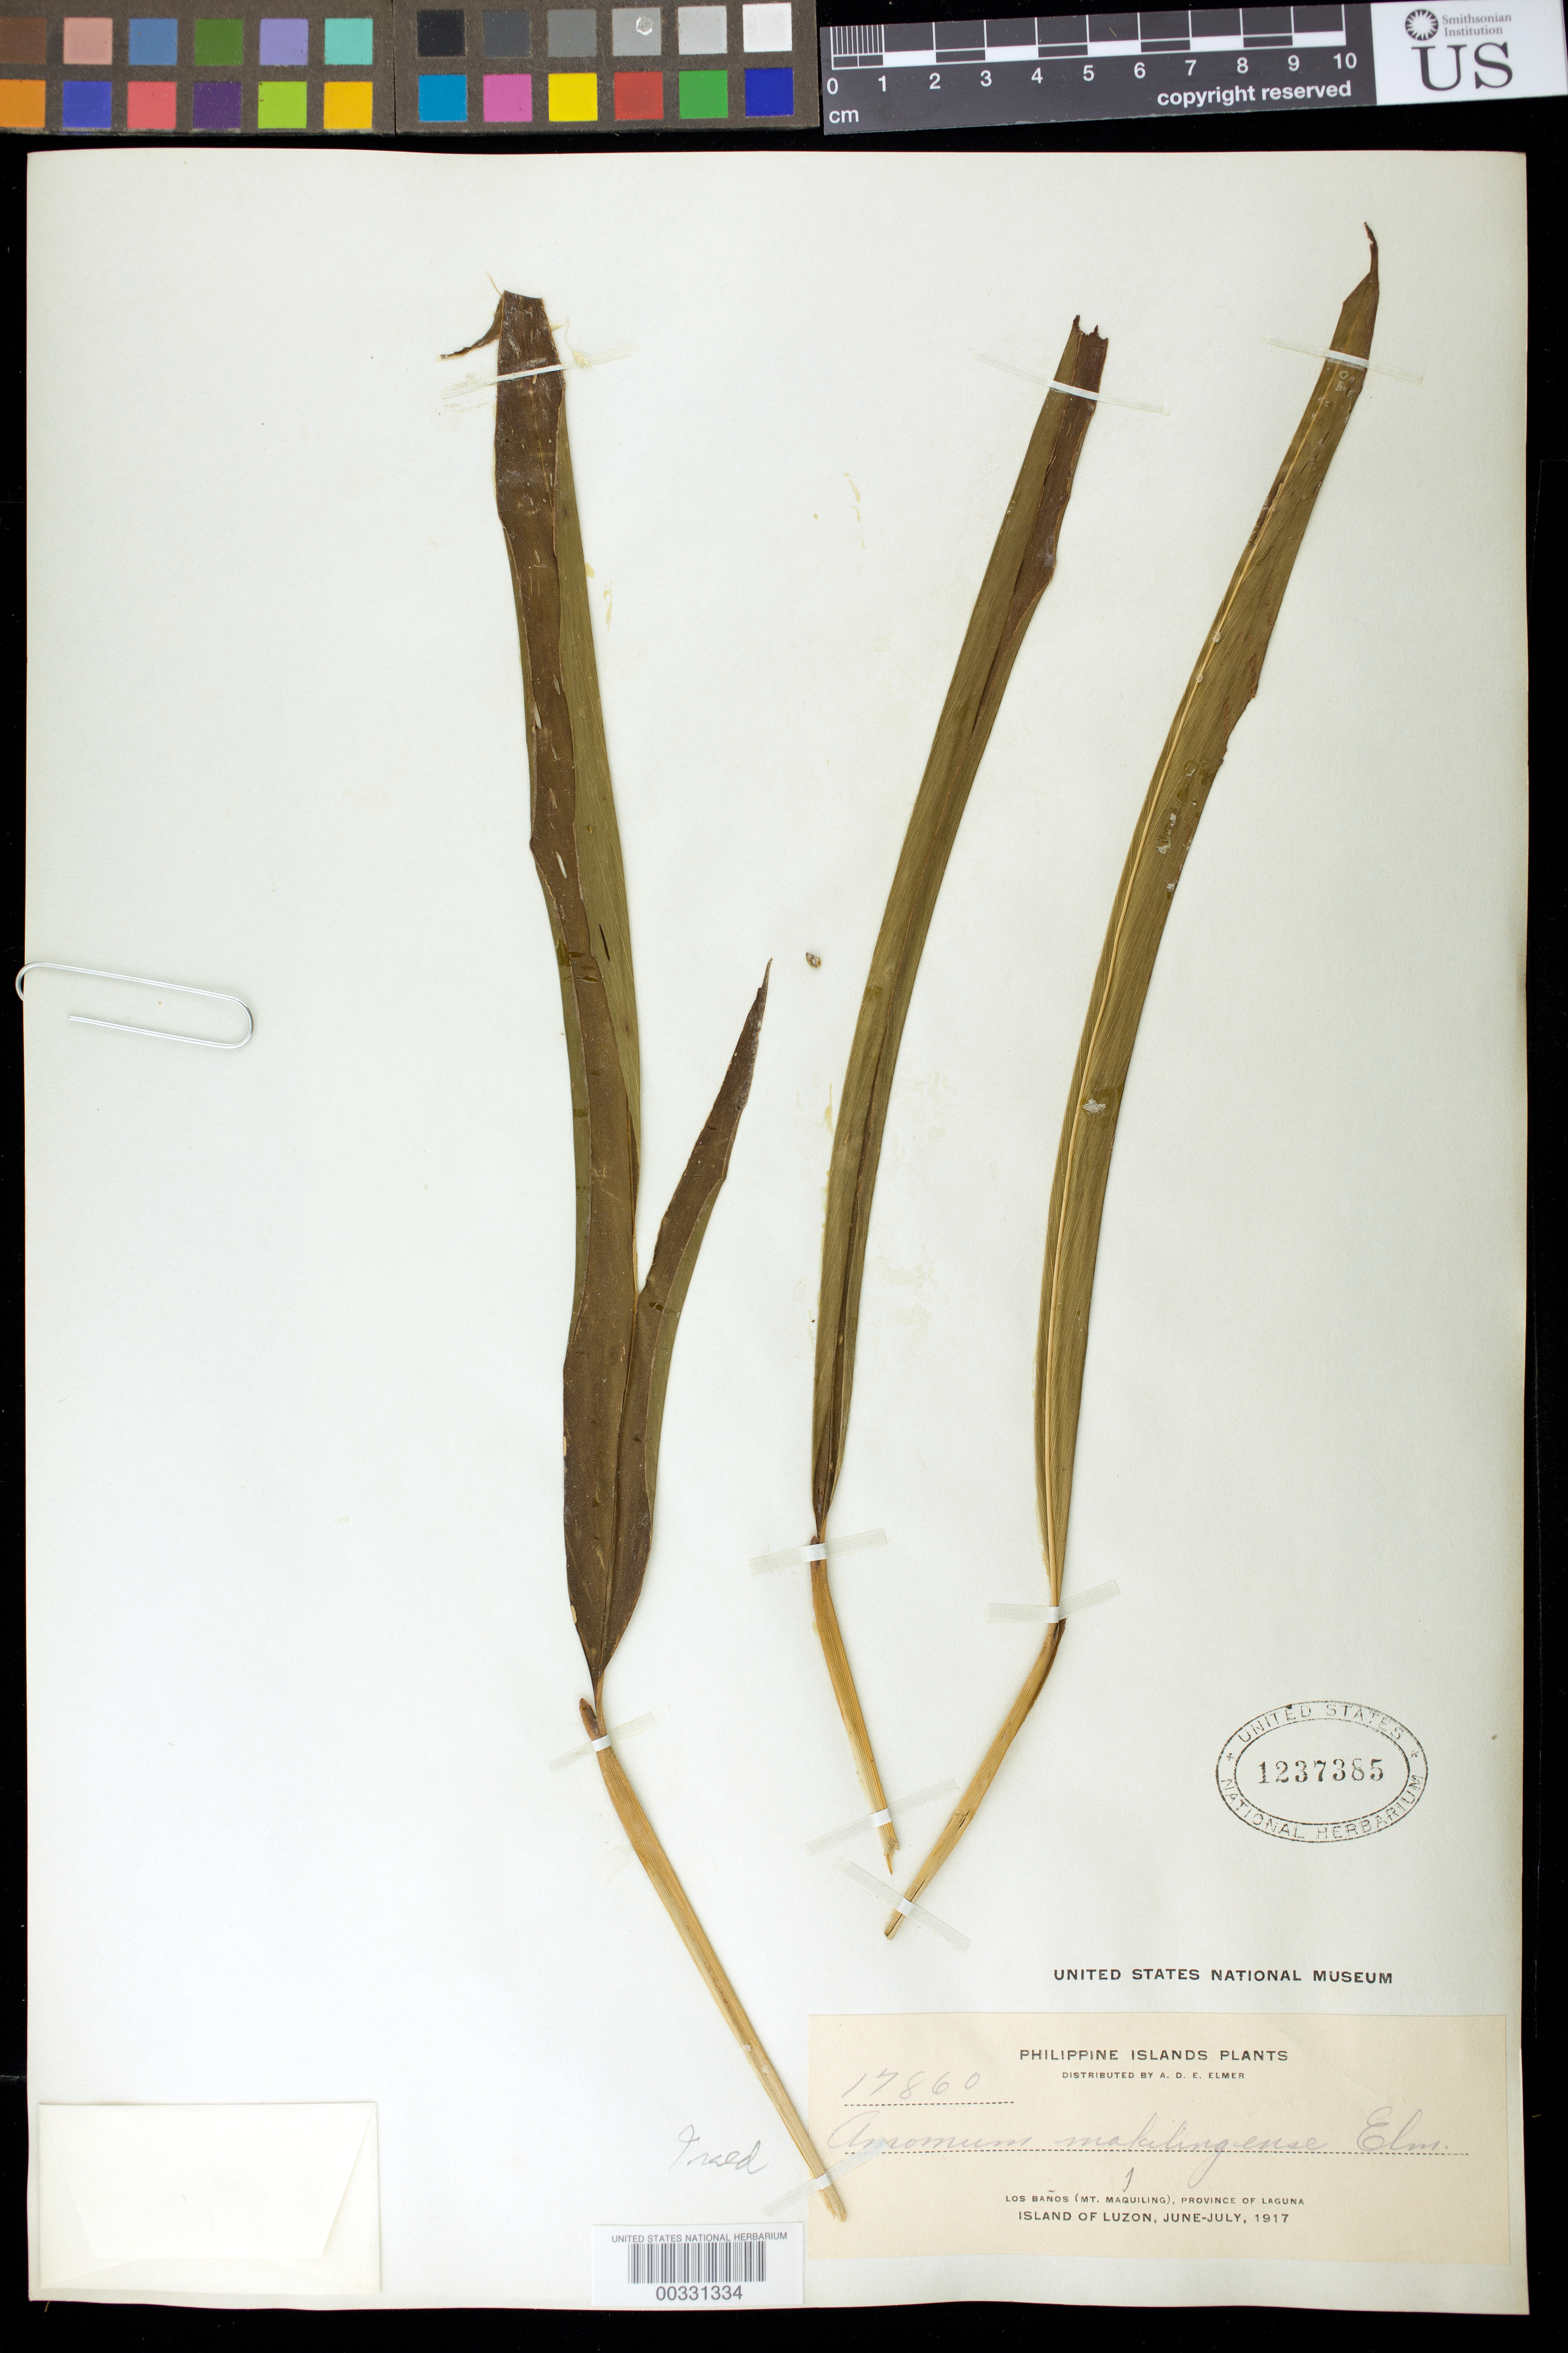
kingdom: Plantae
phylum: Tracheophyta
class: Liliopsida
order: Zingiberales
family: Zingiberaceae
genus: Amomum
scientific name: Amomum sp.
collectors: A. D. E. Elmer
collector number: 17860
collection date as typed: Jun 1917 to -- Jul 1917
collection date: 1917-06/1917-07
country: Philippines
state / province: Calabarzon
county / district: Laguna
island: Luzon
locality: Los banos (mt maquiling)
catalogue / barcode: US 1237385